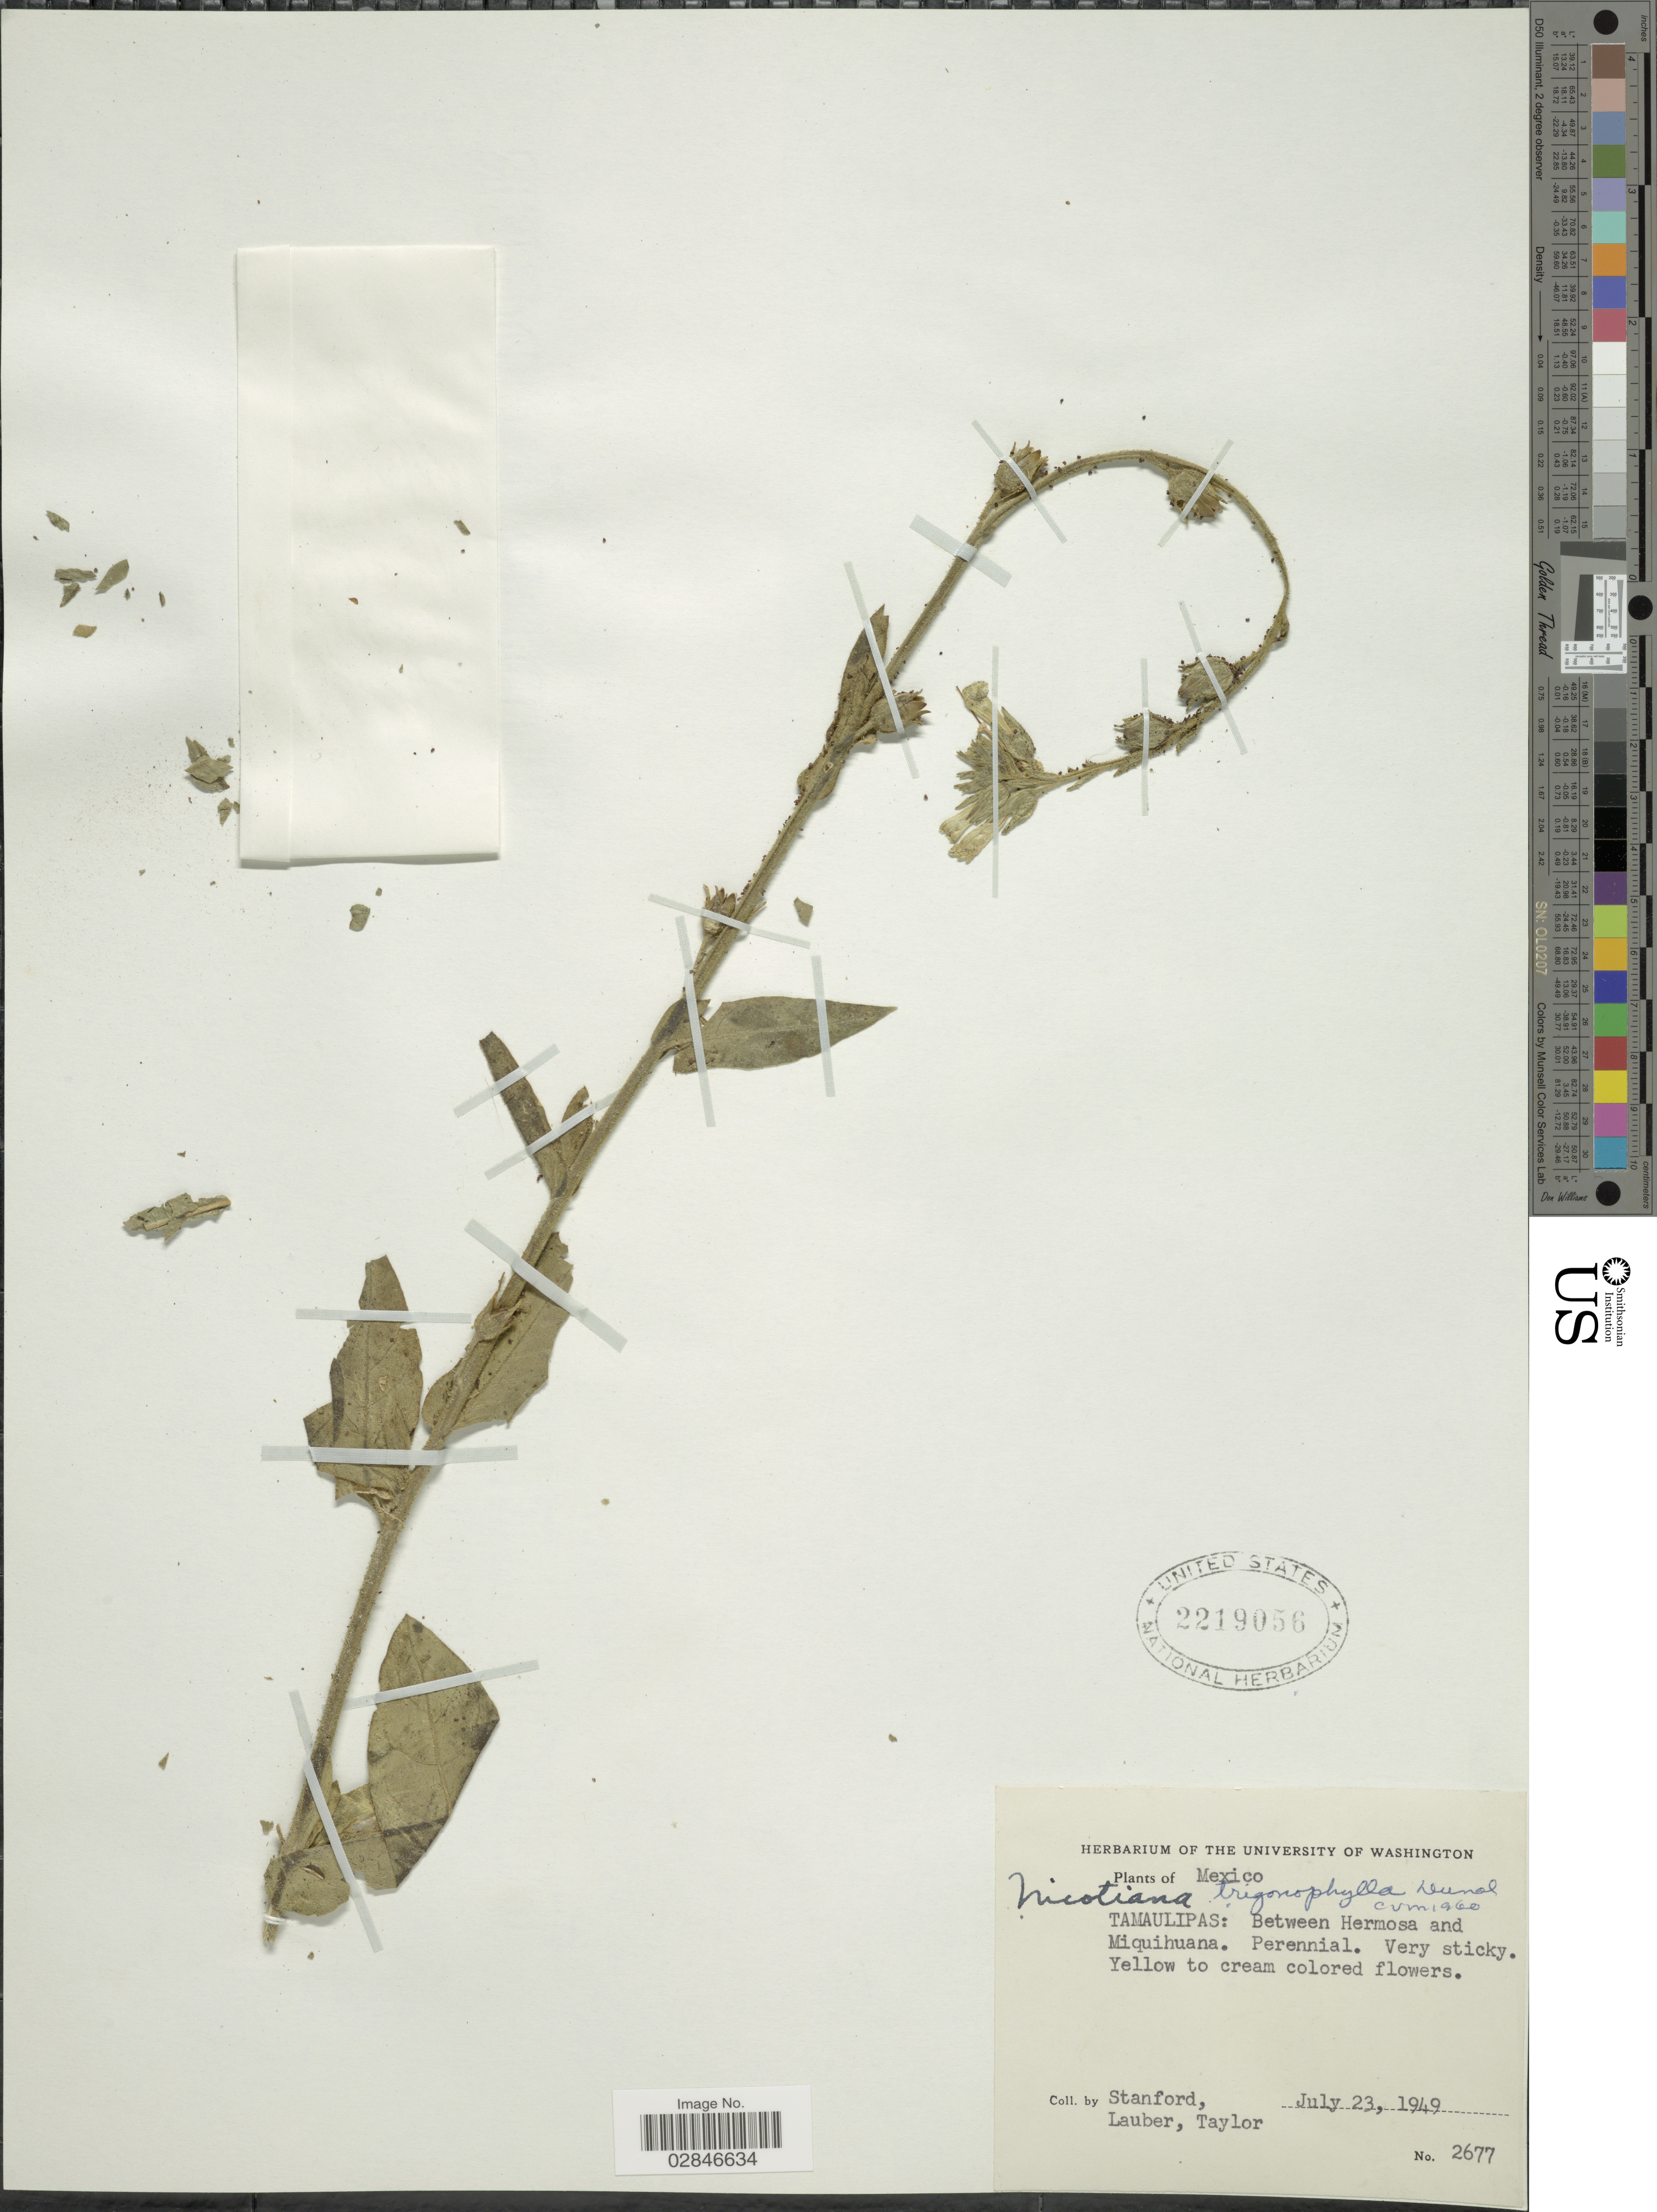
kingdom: Plantae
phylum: Tracheophyta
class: Magnoliopsida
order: Solanales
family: Solanaceae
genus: Nicotiana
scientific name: Nicotiana trigonophylla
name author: Dunal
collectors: -. Stanford, Lauber, -- & -. Taylor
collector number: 2677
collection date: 1949-07-23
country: Mexico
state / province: Tamaulipas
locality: Between Hermosa and Miquihuana.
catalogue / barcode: US 2219056